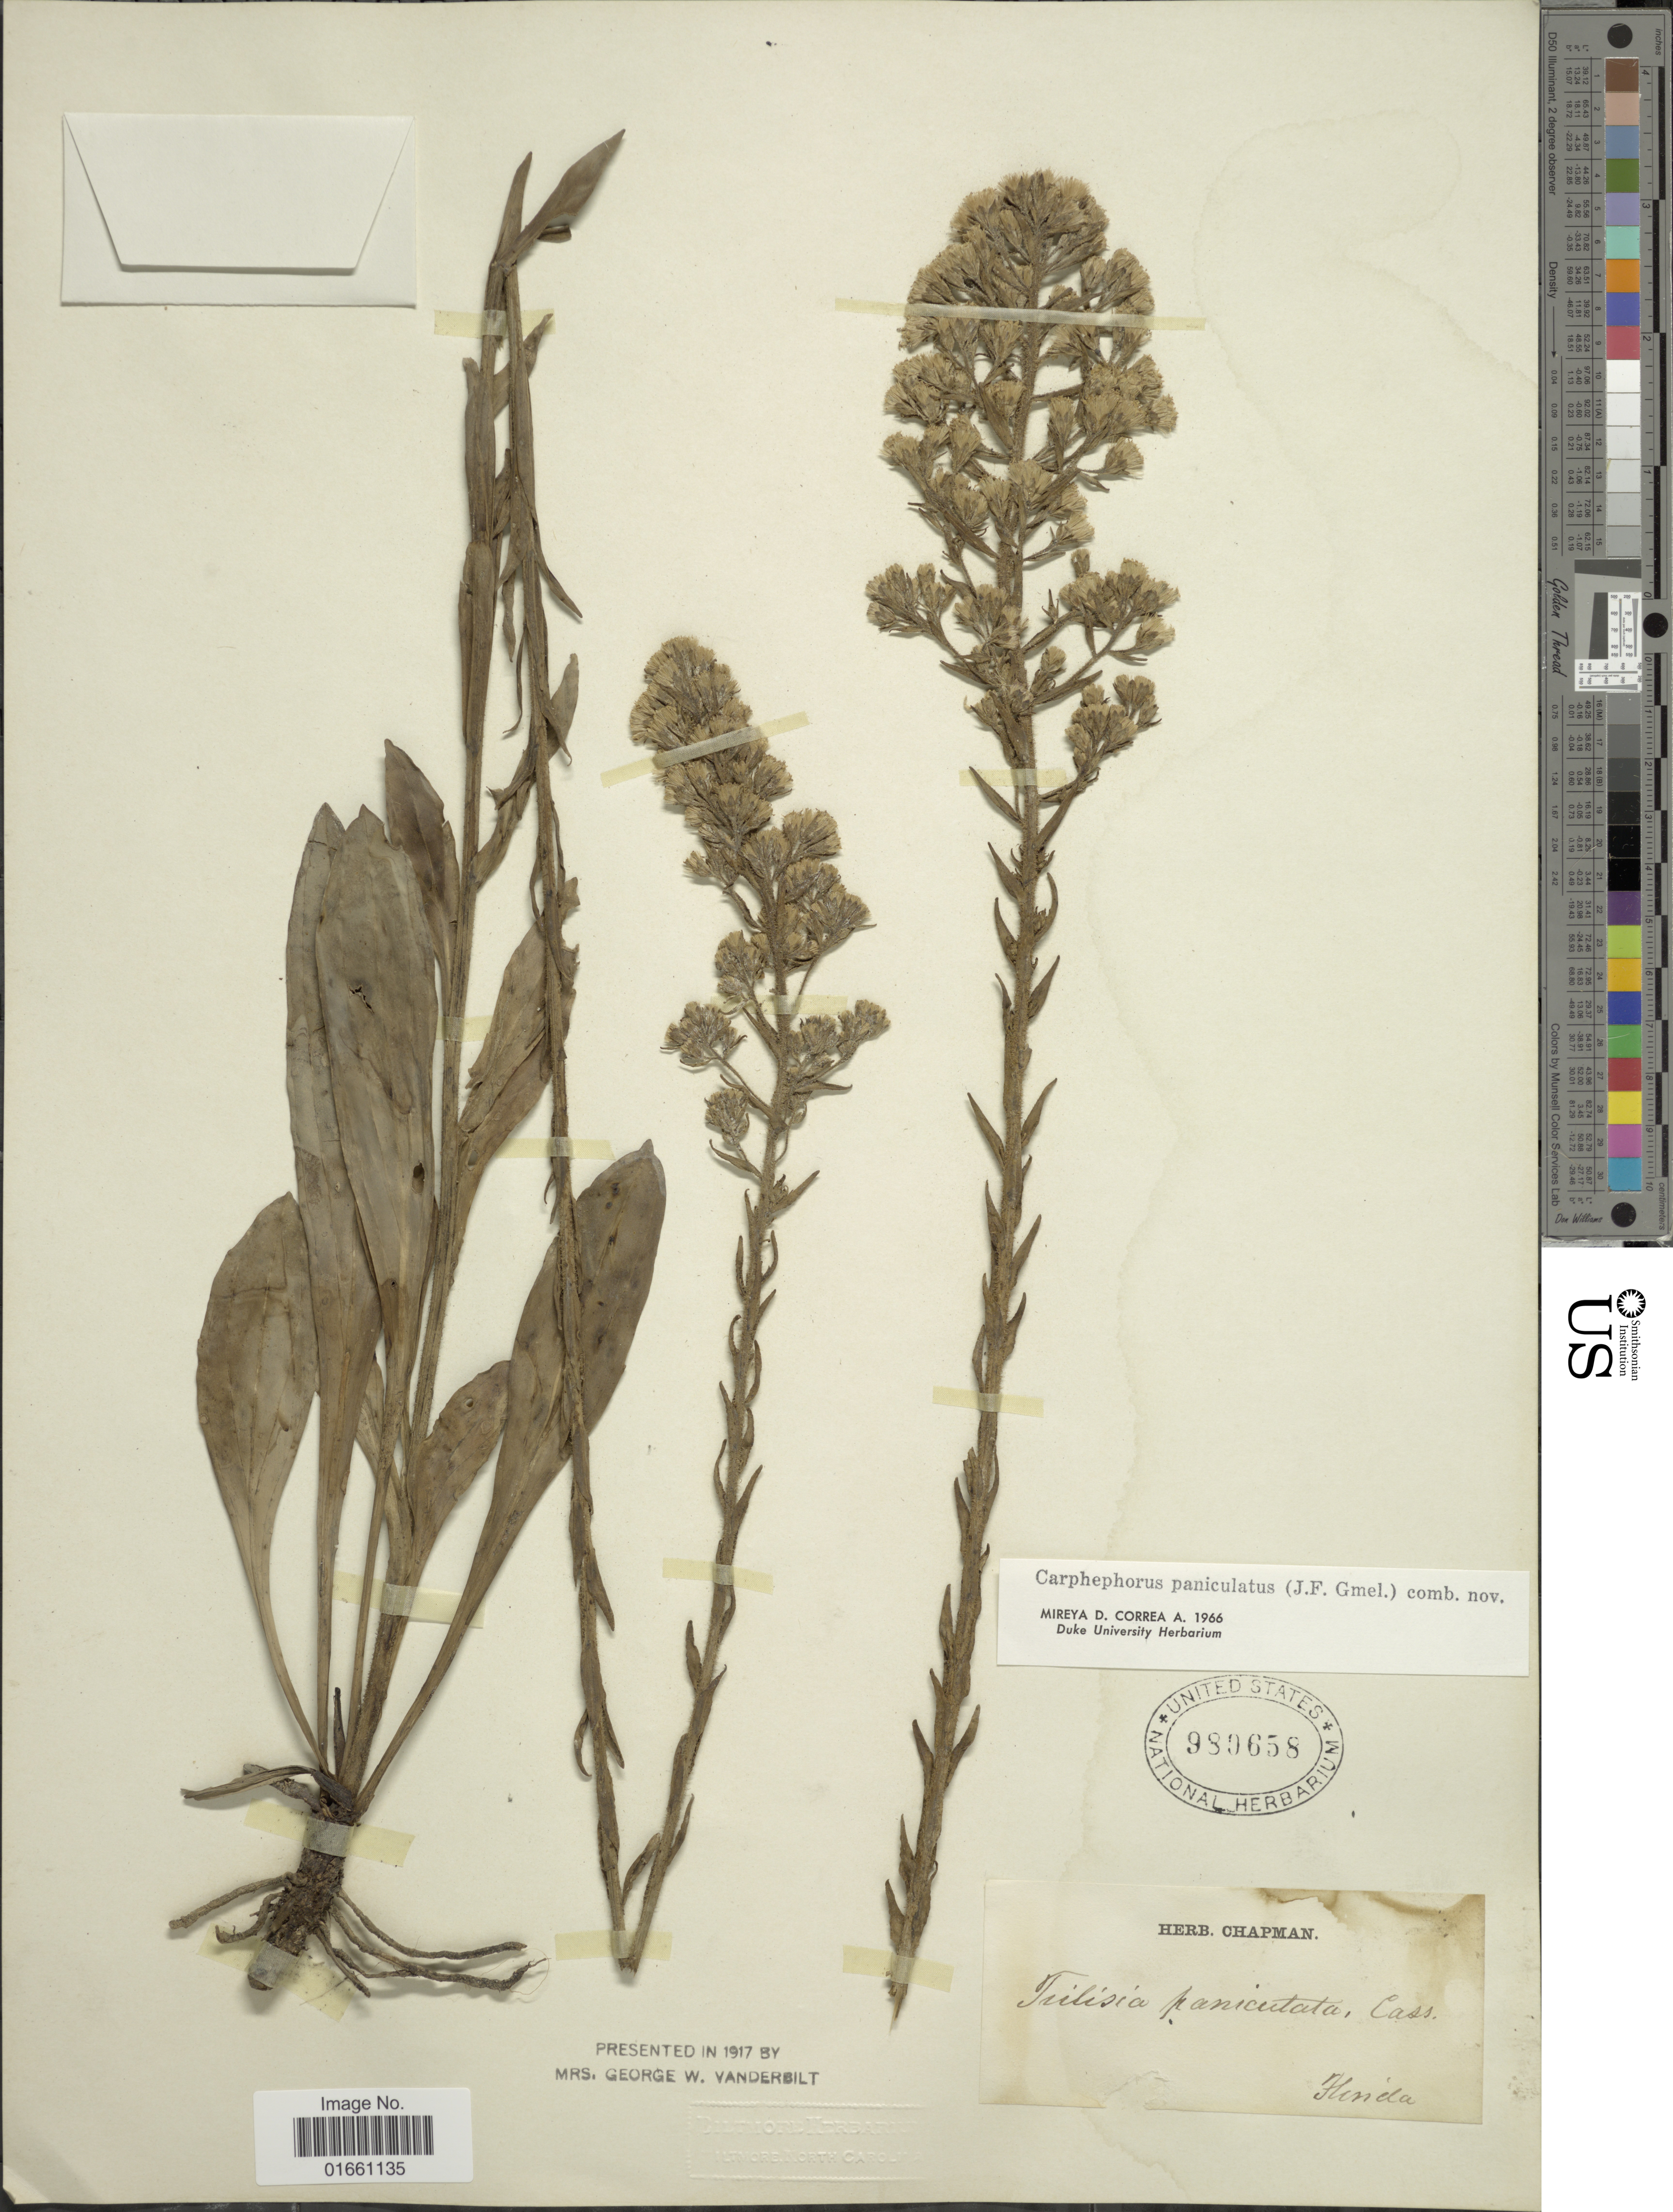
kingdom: Plantae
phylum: Tracheophyta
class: Magnoliopsida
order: Asterales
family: Asteraceae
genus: Trilisa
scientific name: Trilisa paniculata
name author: (J.F. Gmel.) Cass.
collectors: ex herb. Chapman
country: United States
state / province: Florida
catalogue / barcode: US 980658